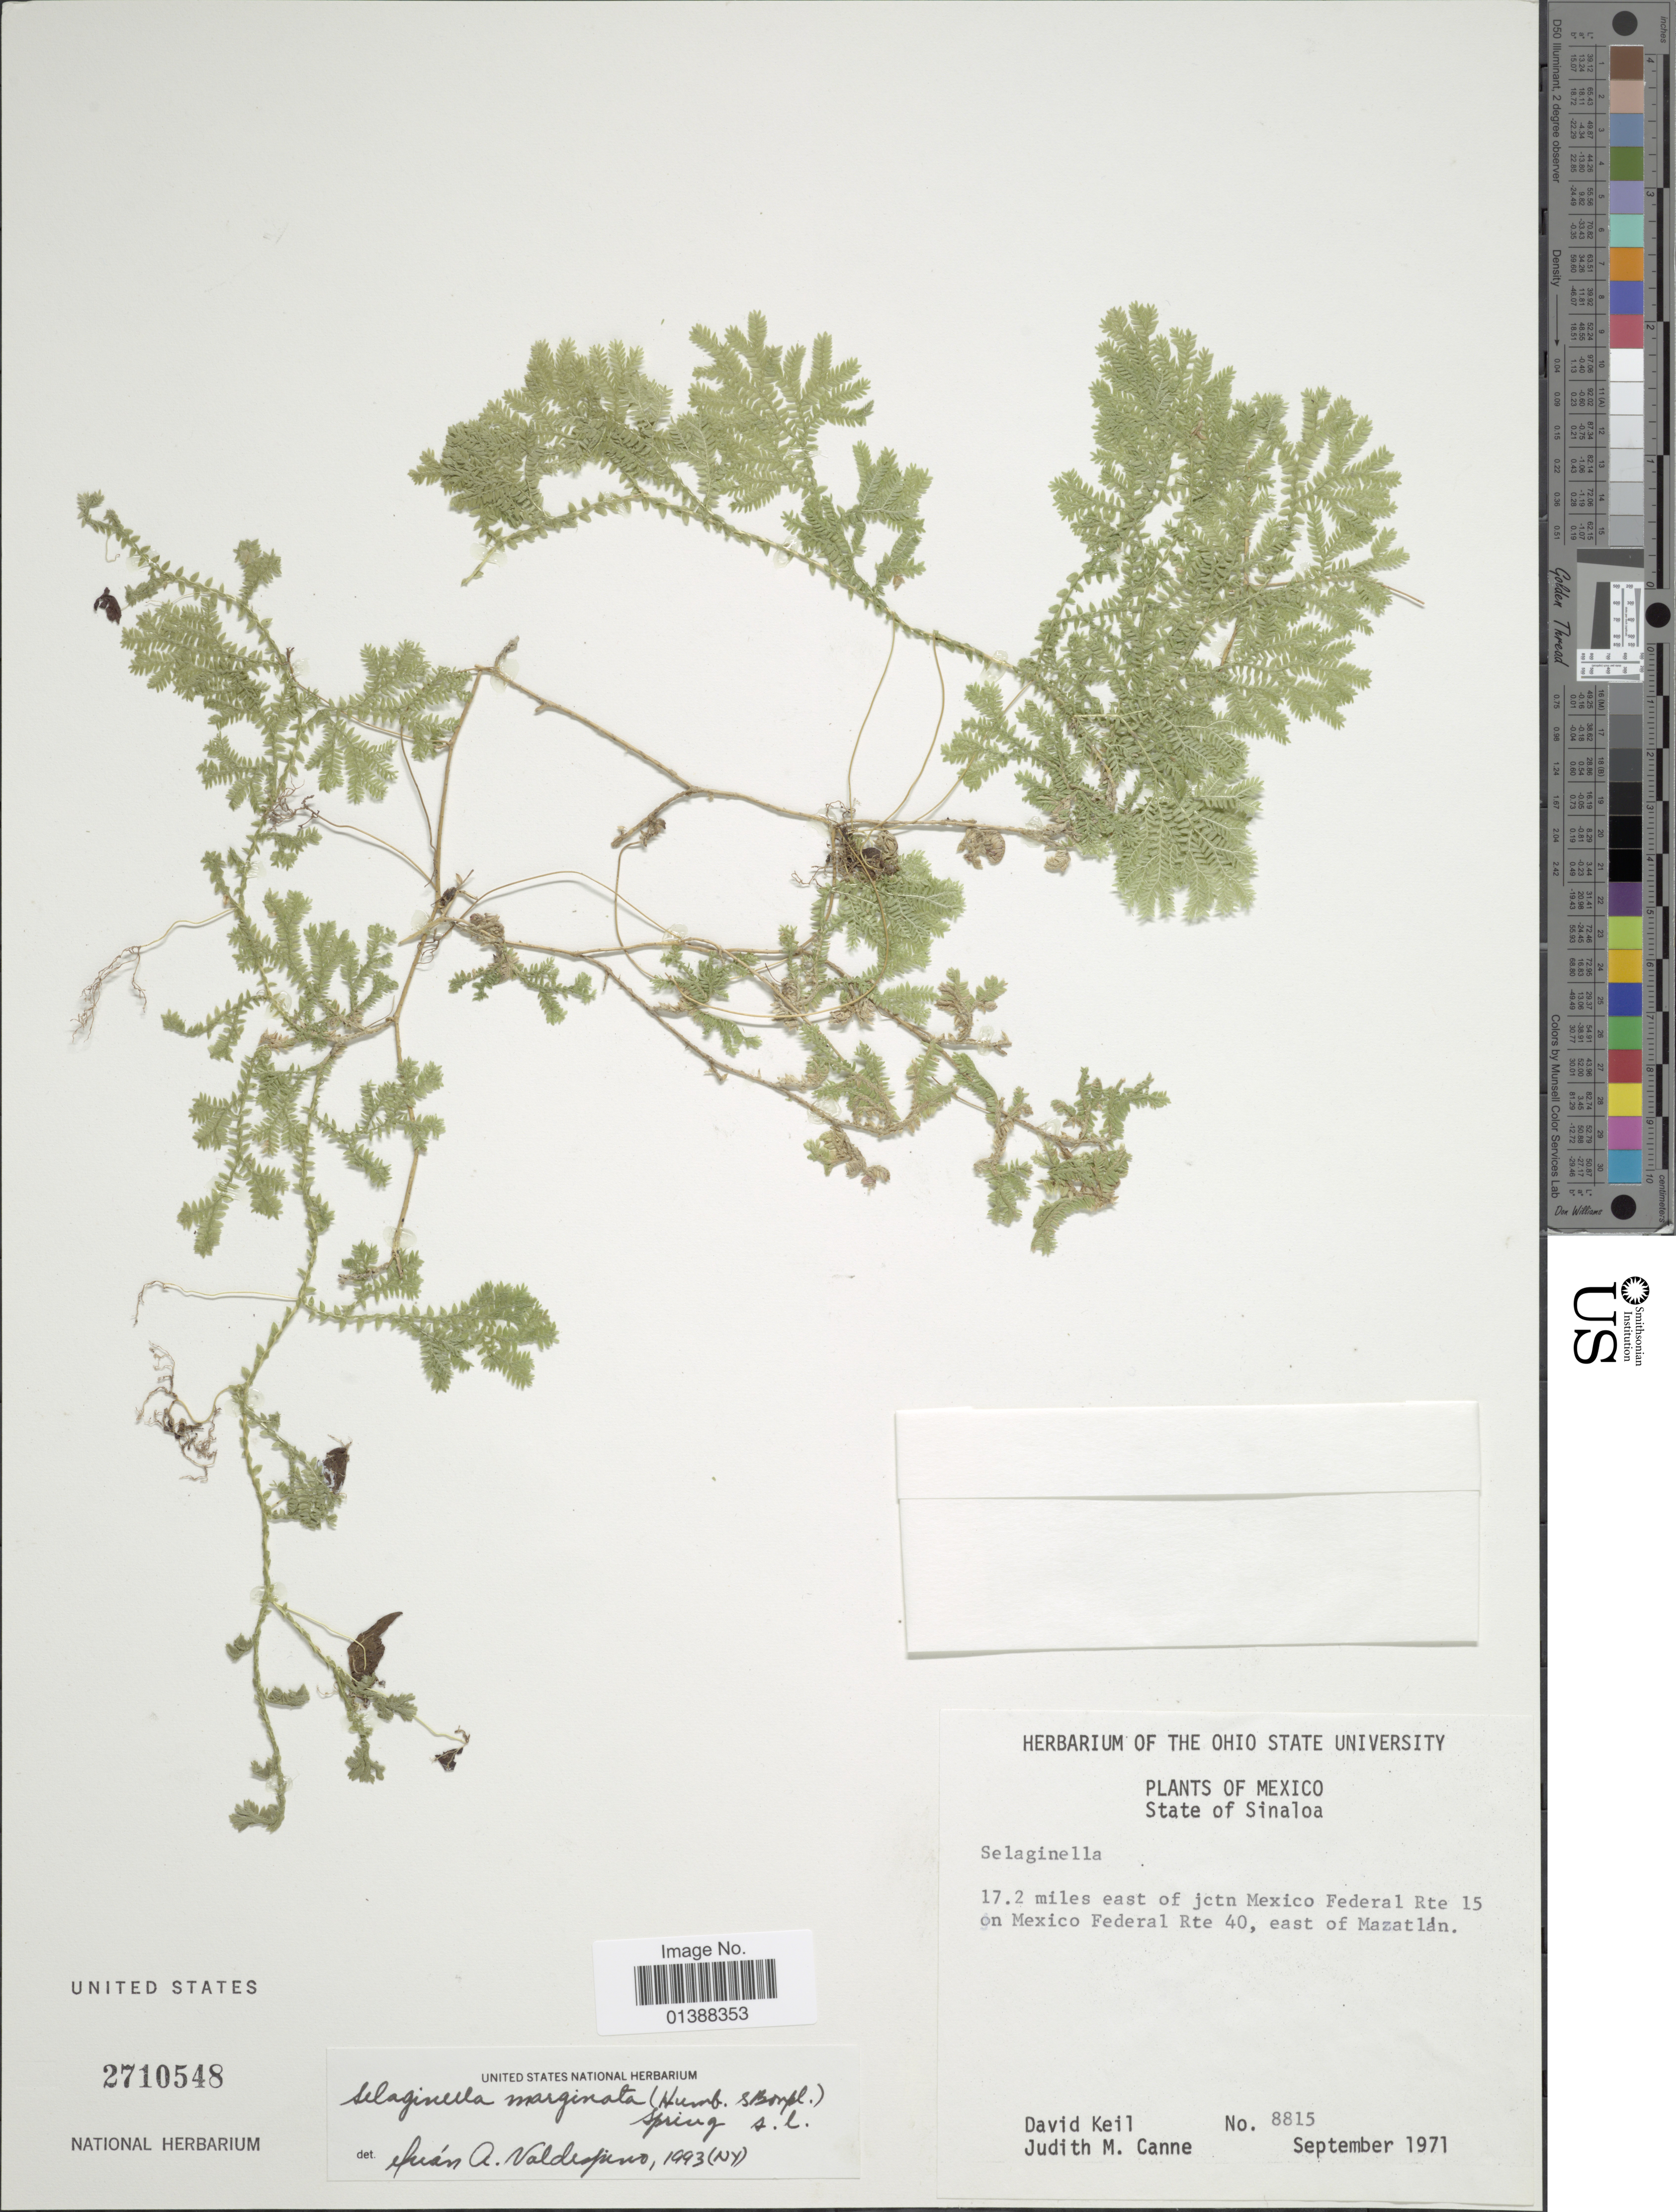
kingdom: Plantae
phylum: Tracheophyta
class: Lycopodiopsida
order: Selaginellales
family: Selaginellaceae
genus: Selaginella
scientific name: Selaginella marginata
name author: (Humb. & Bonpl.) Spring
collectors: D. J. Keil & J. M. Canne-Hilliker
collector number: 8815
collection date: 1971-09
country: Mexico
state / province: Sinaloa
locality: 17.2 miles east of jct Mexico Federal Rte 15 on Mexico Federal Rte 40, east of Mazatlán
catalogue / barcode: US 2710548